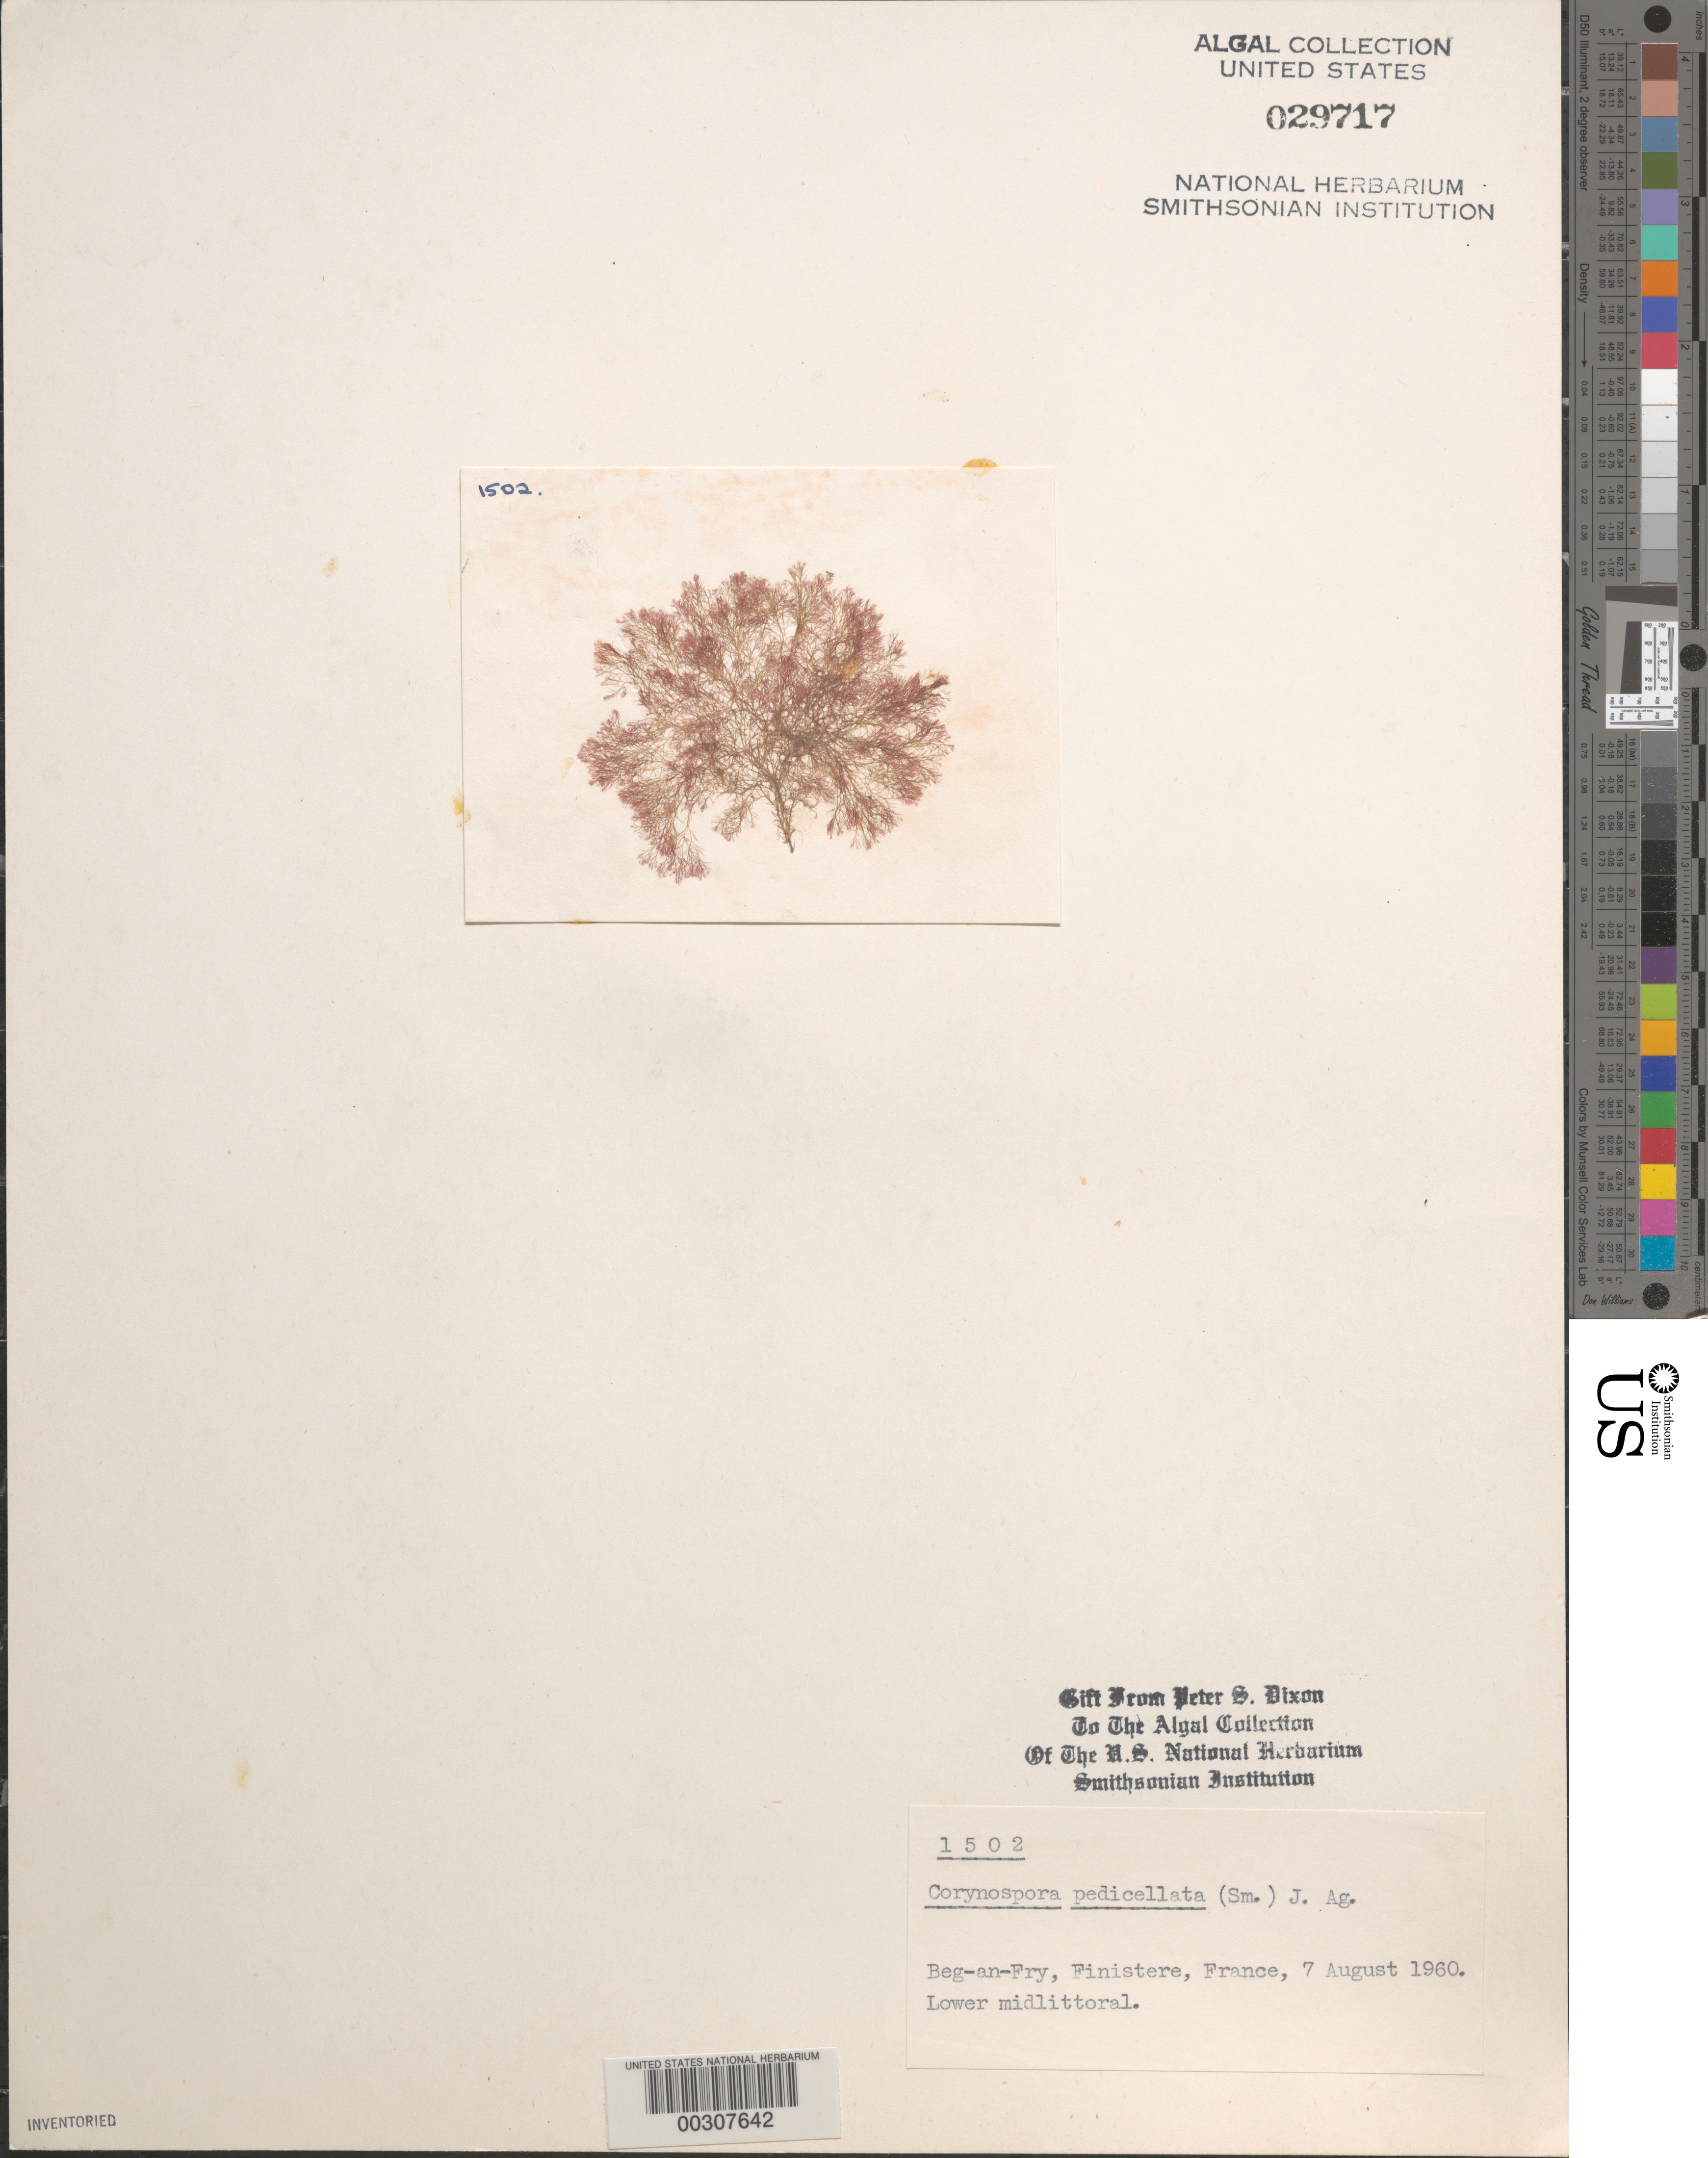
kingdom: Plantae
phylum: Rhodophyta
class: Florideophyceae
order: Ceramiales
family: Wrangeliaceae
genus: Monosporus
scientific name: Monosporus pedicellatus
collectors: P. S. Dixon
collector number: PSD 1502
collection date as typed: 07 Aug 1960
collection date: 1960-08-07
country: France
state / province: Bretagne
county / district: Finistère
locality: Beg-an-Fry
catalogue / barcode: US 29717